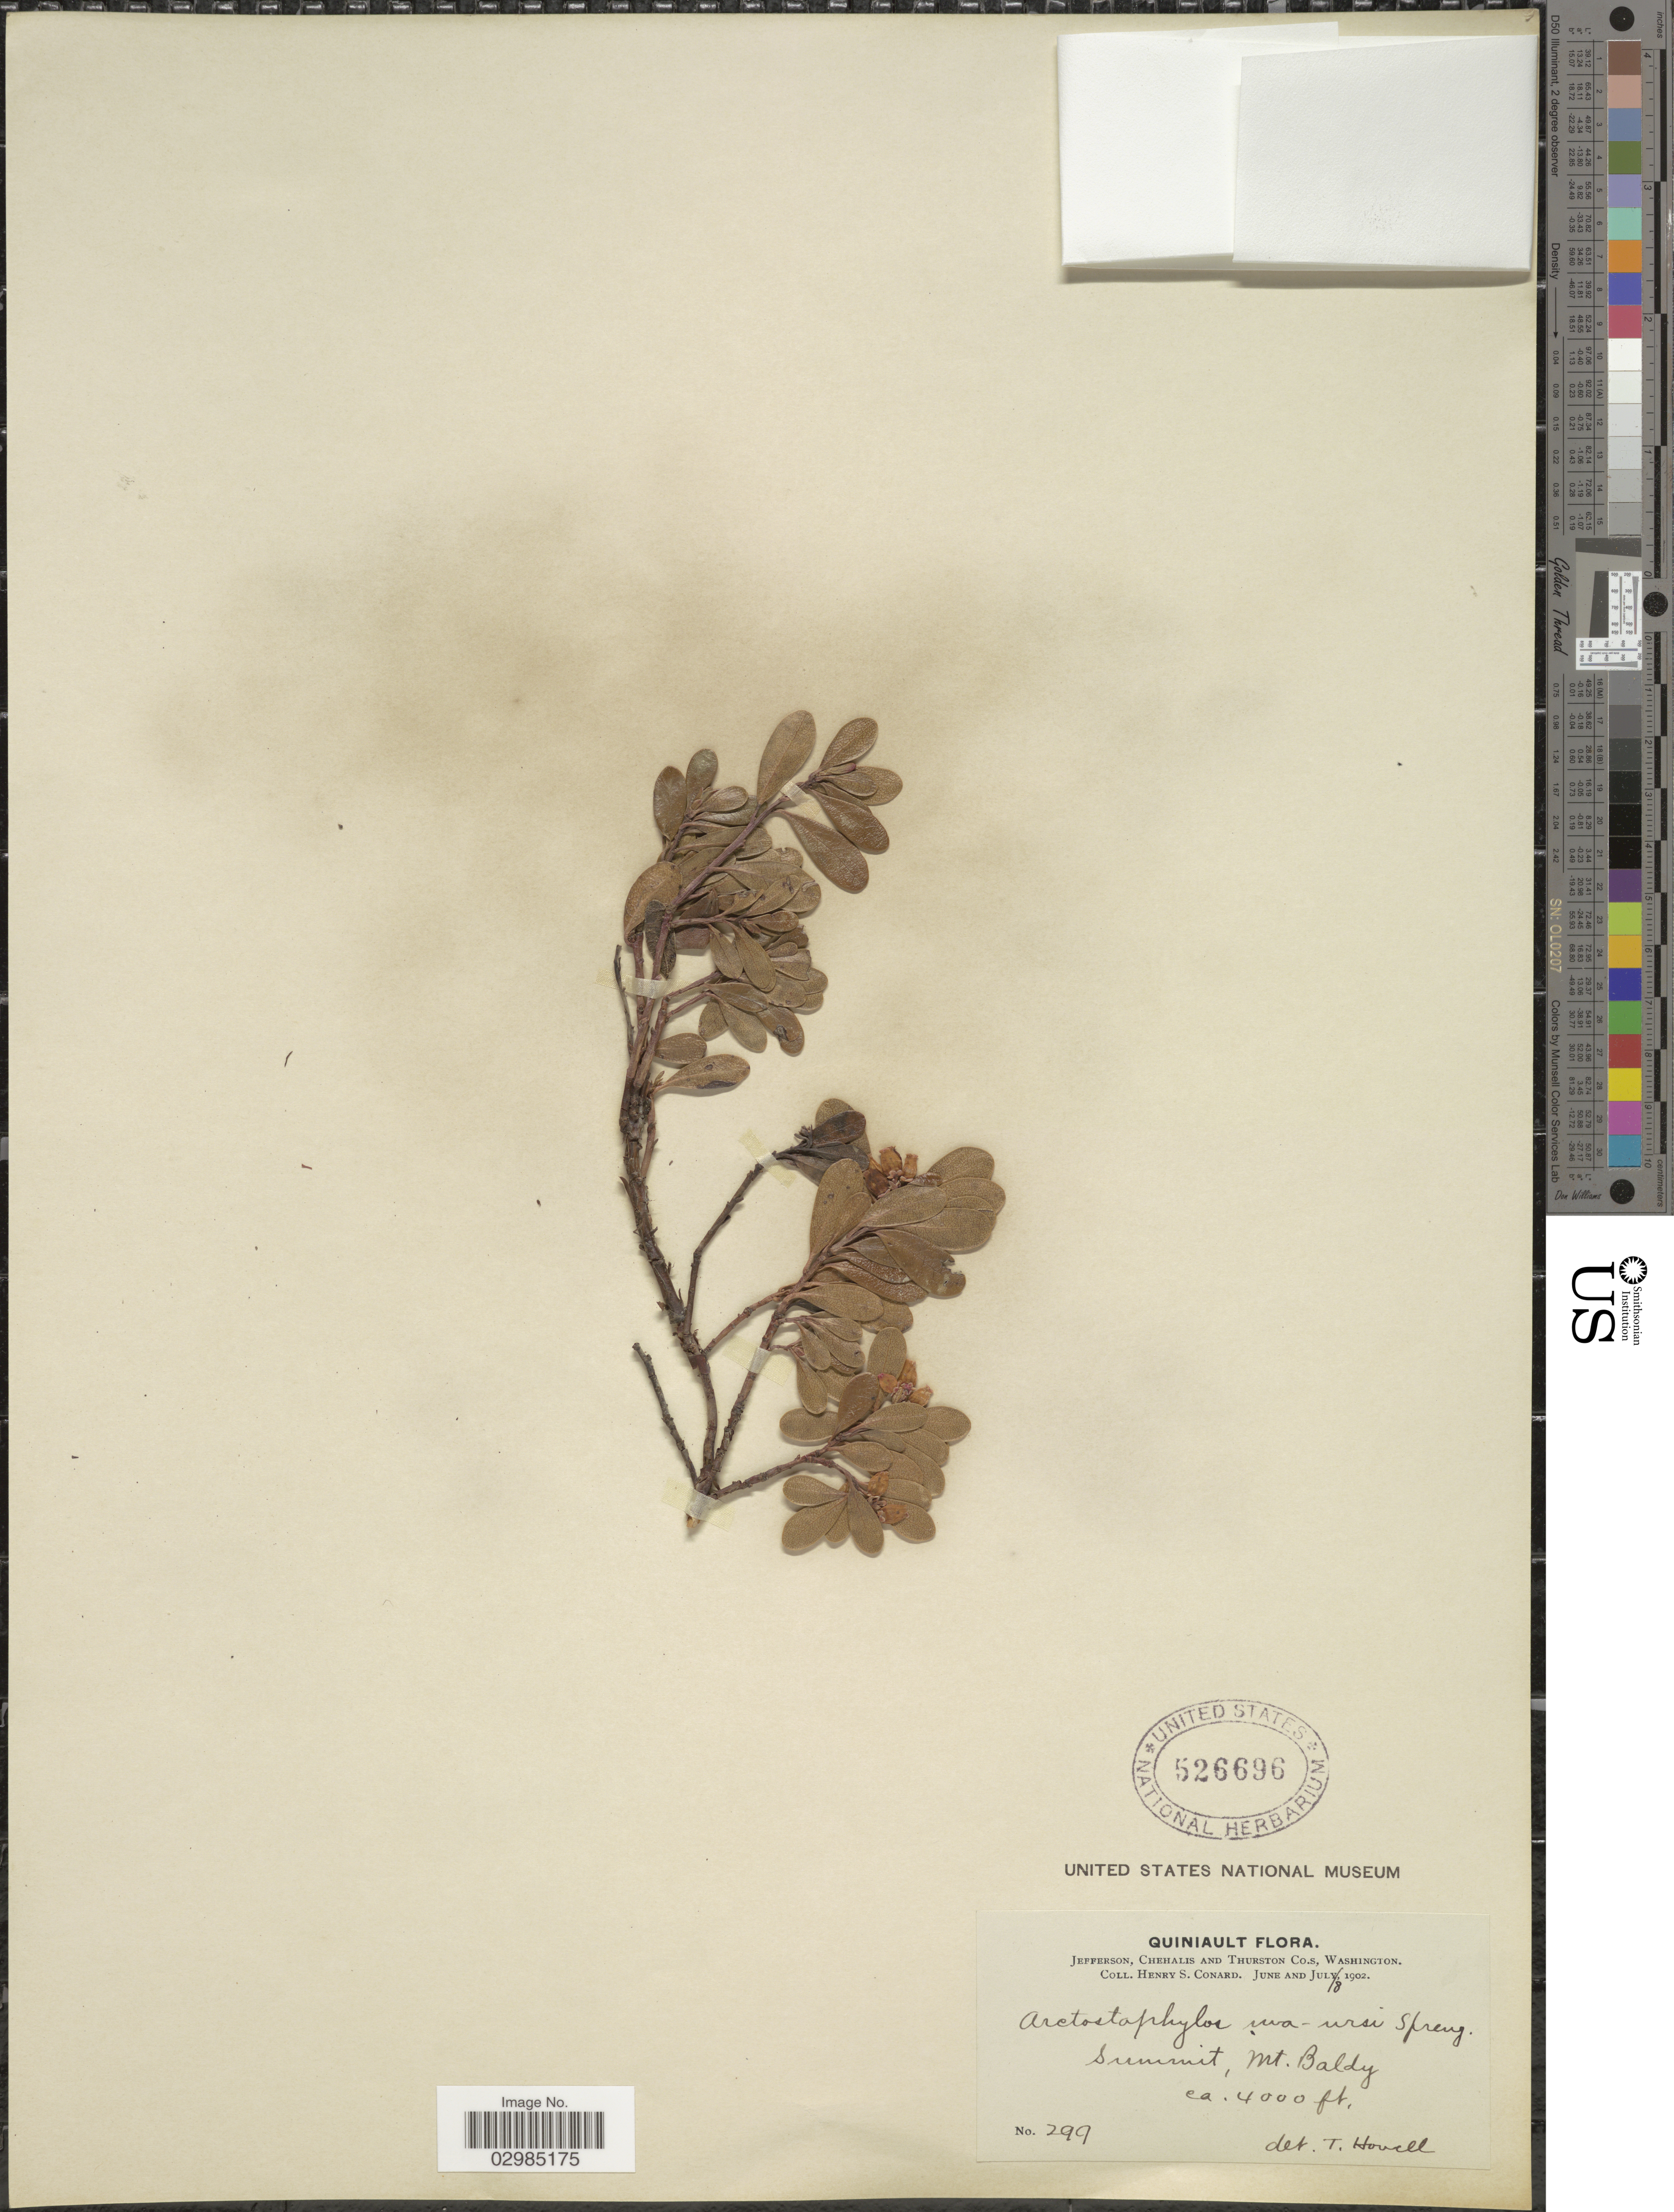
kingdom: Plantae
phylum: Tracheophyta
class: Magnoliopsida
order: Ericales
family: Ericaceae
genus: Arctostaphylos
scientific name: Arctostaphylos uva-ursi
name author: (L.) Spreng.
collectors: H. S. Conard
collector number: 299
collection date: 1902-06/1902-07-08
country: United States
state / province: Washington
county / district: Thurston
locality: Quiniault. Jefferson, Chehalis and Thurston Co.s. Mt. Baldy.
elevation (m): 1219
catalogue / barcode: US 526696